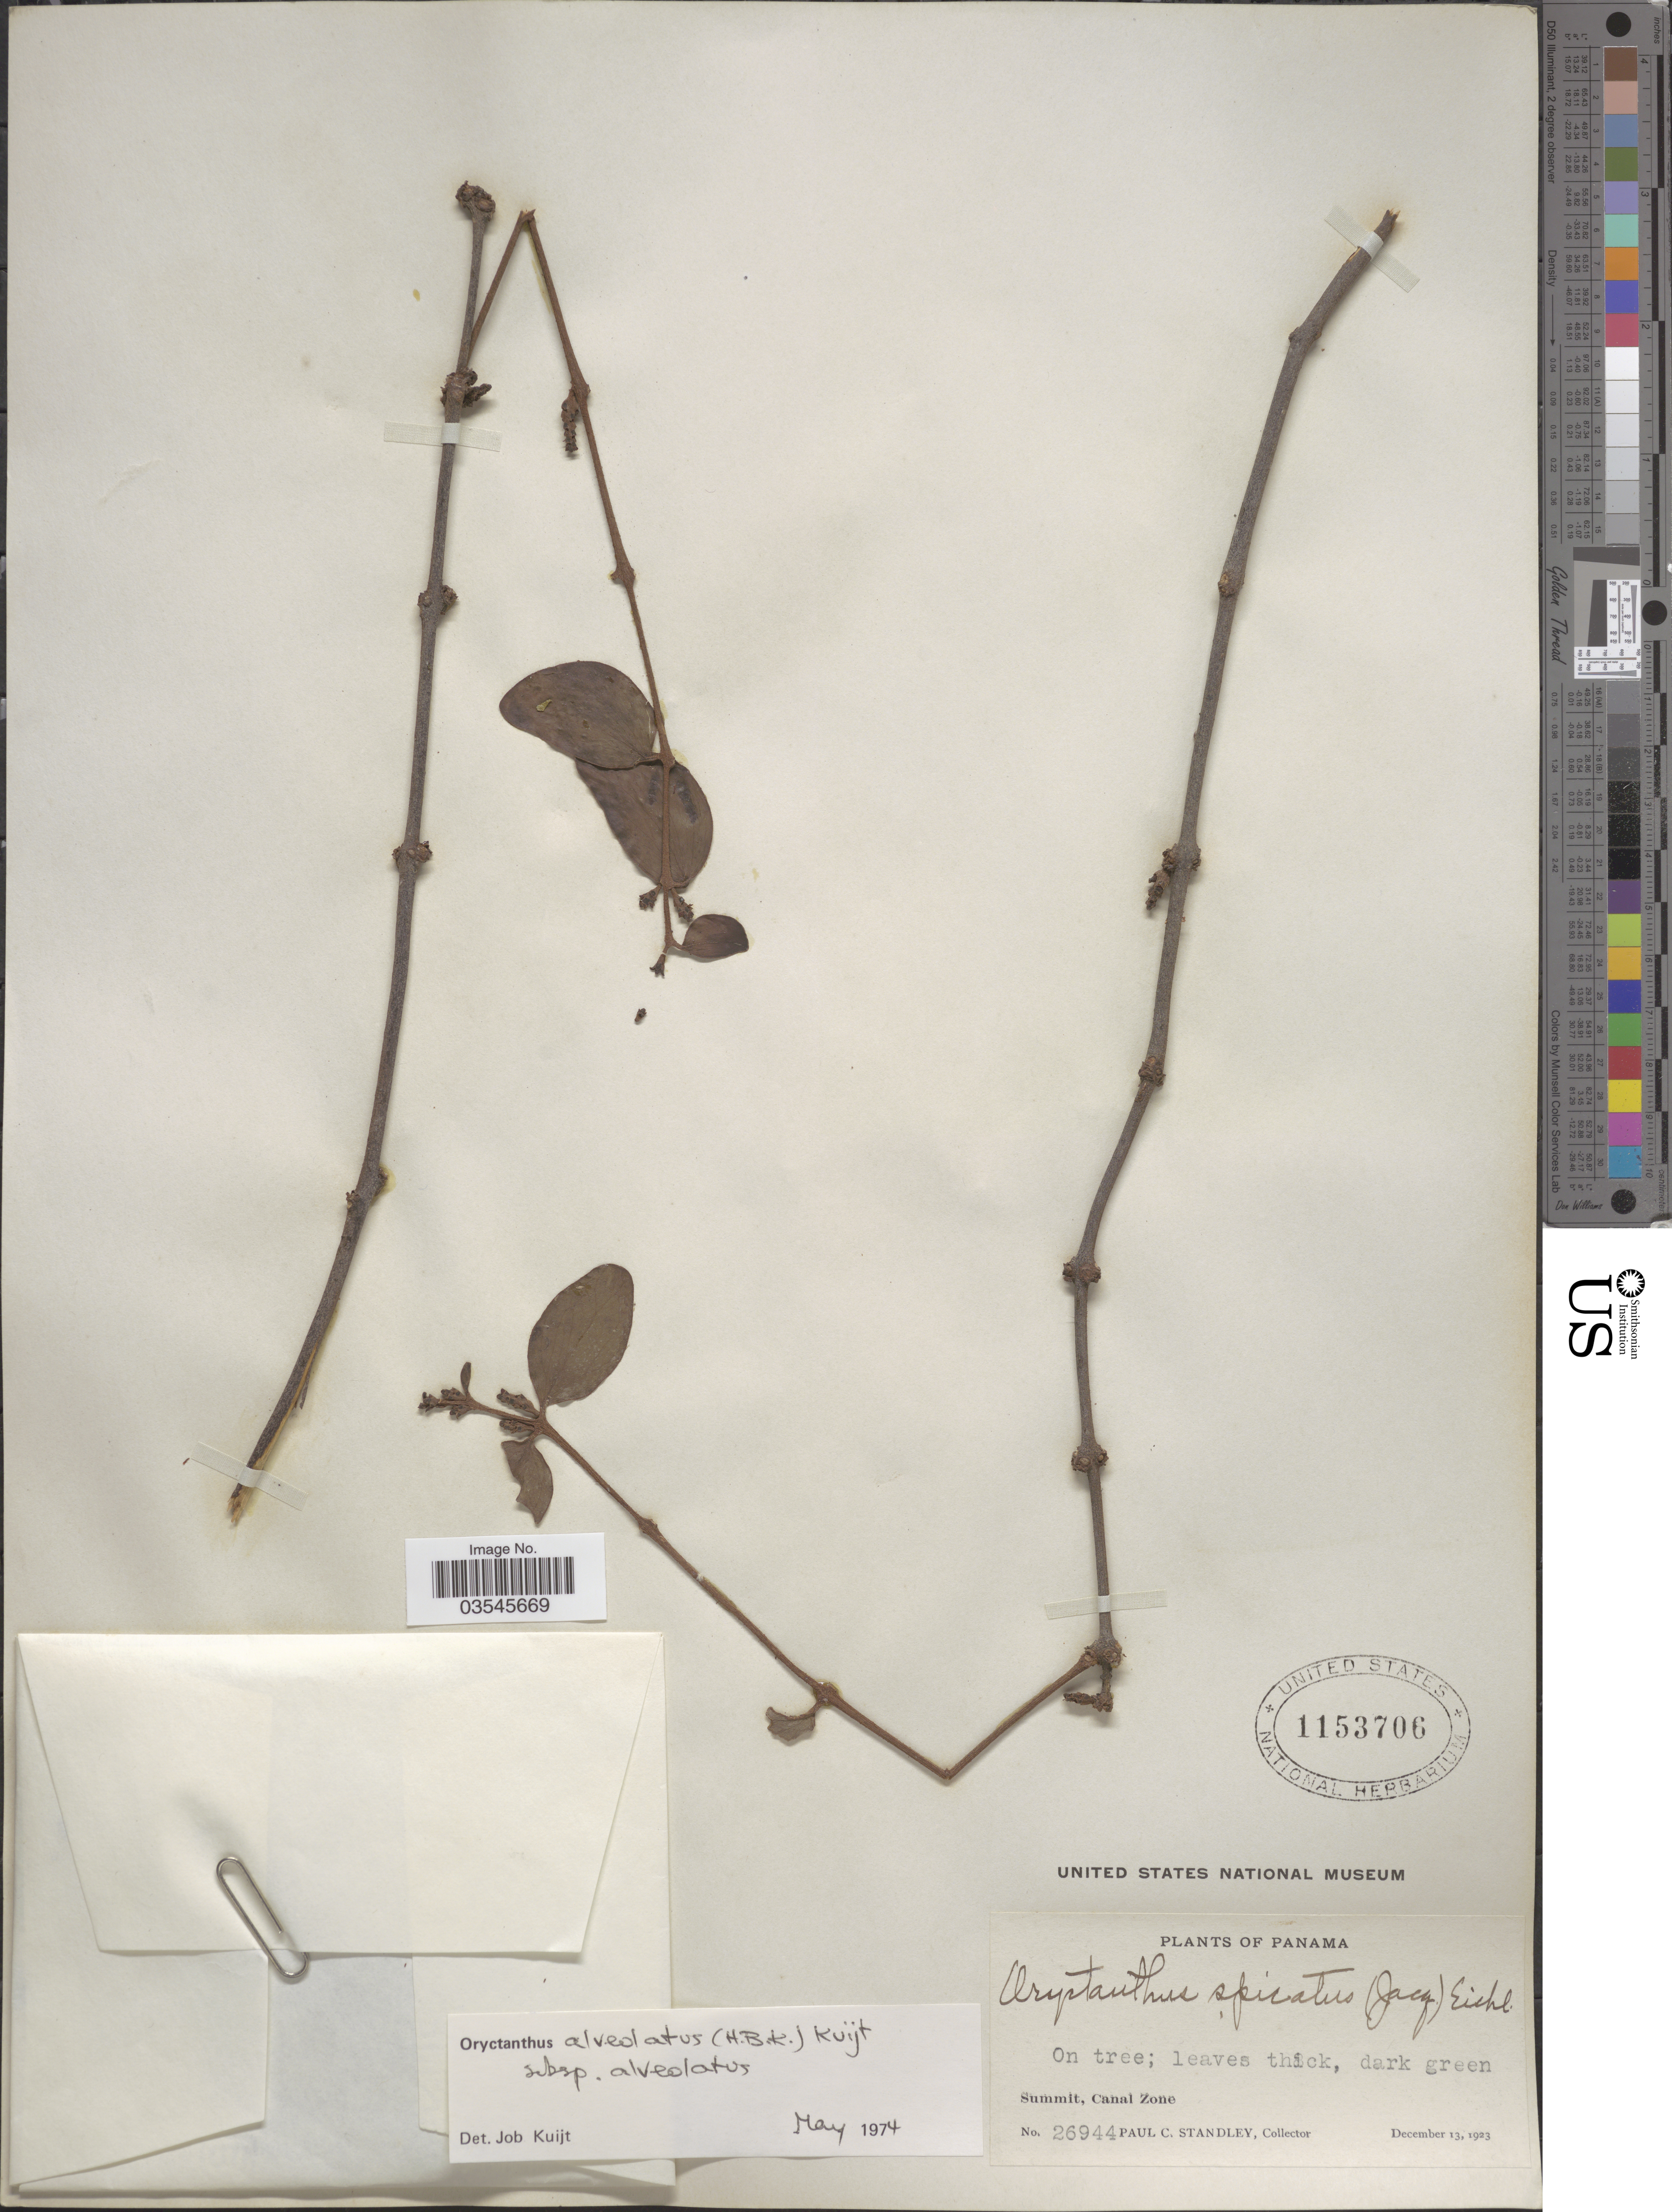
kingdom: Plantae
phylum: Tracheophyta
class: Magnoliopsida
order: Santalales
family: Loranthaceae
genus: Oryctanthus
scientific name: Oryctanthus alveolatus subsp. alveolatus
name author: (Kunth) Kuijt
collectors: P. C. Standley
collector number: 26944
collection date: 1923-12-13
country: Panama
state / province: Colón / Panamá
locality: Summit, Canal Zone.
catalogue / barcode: US 1153706